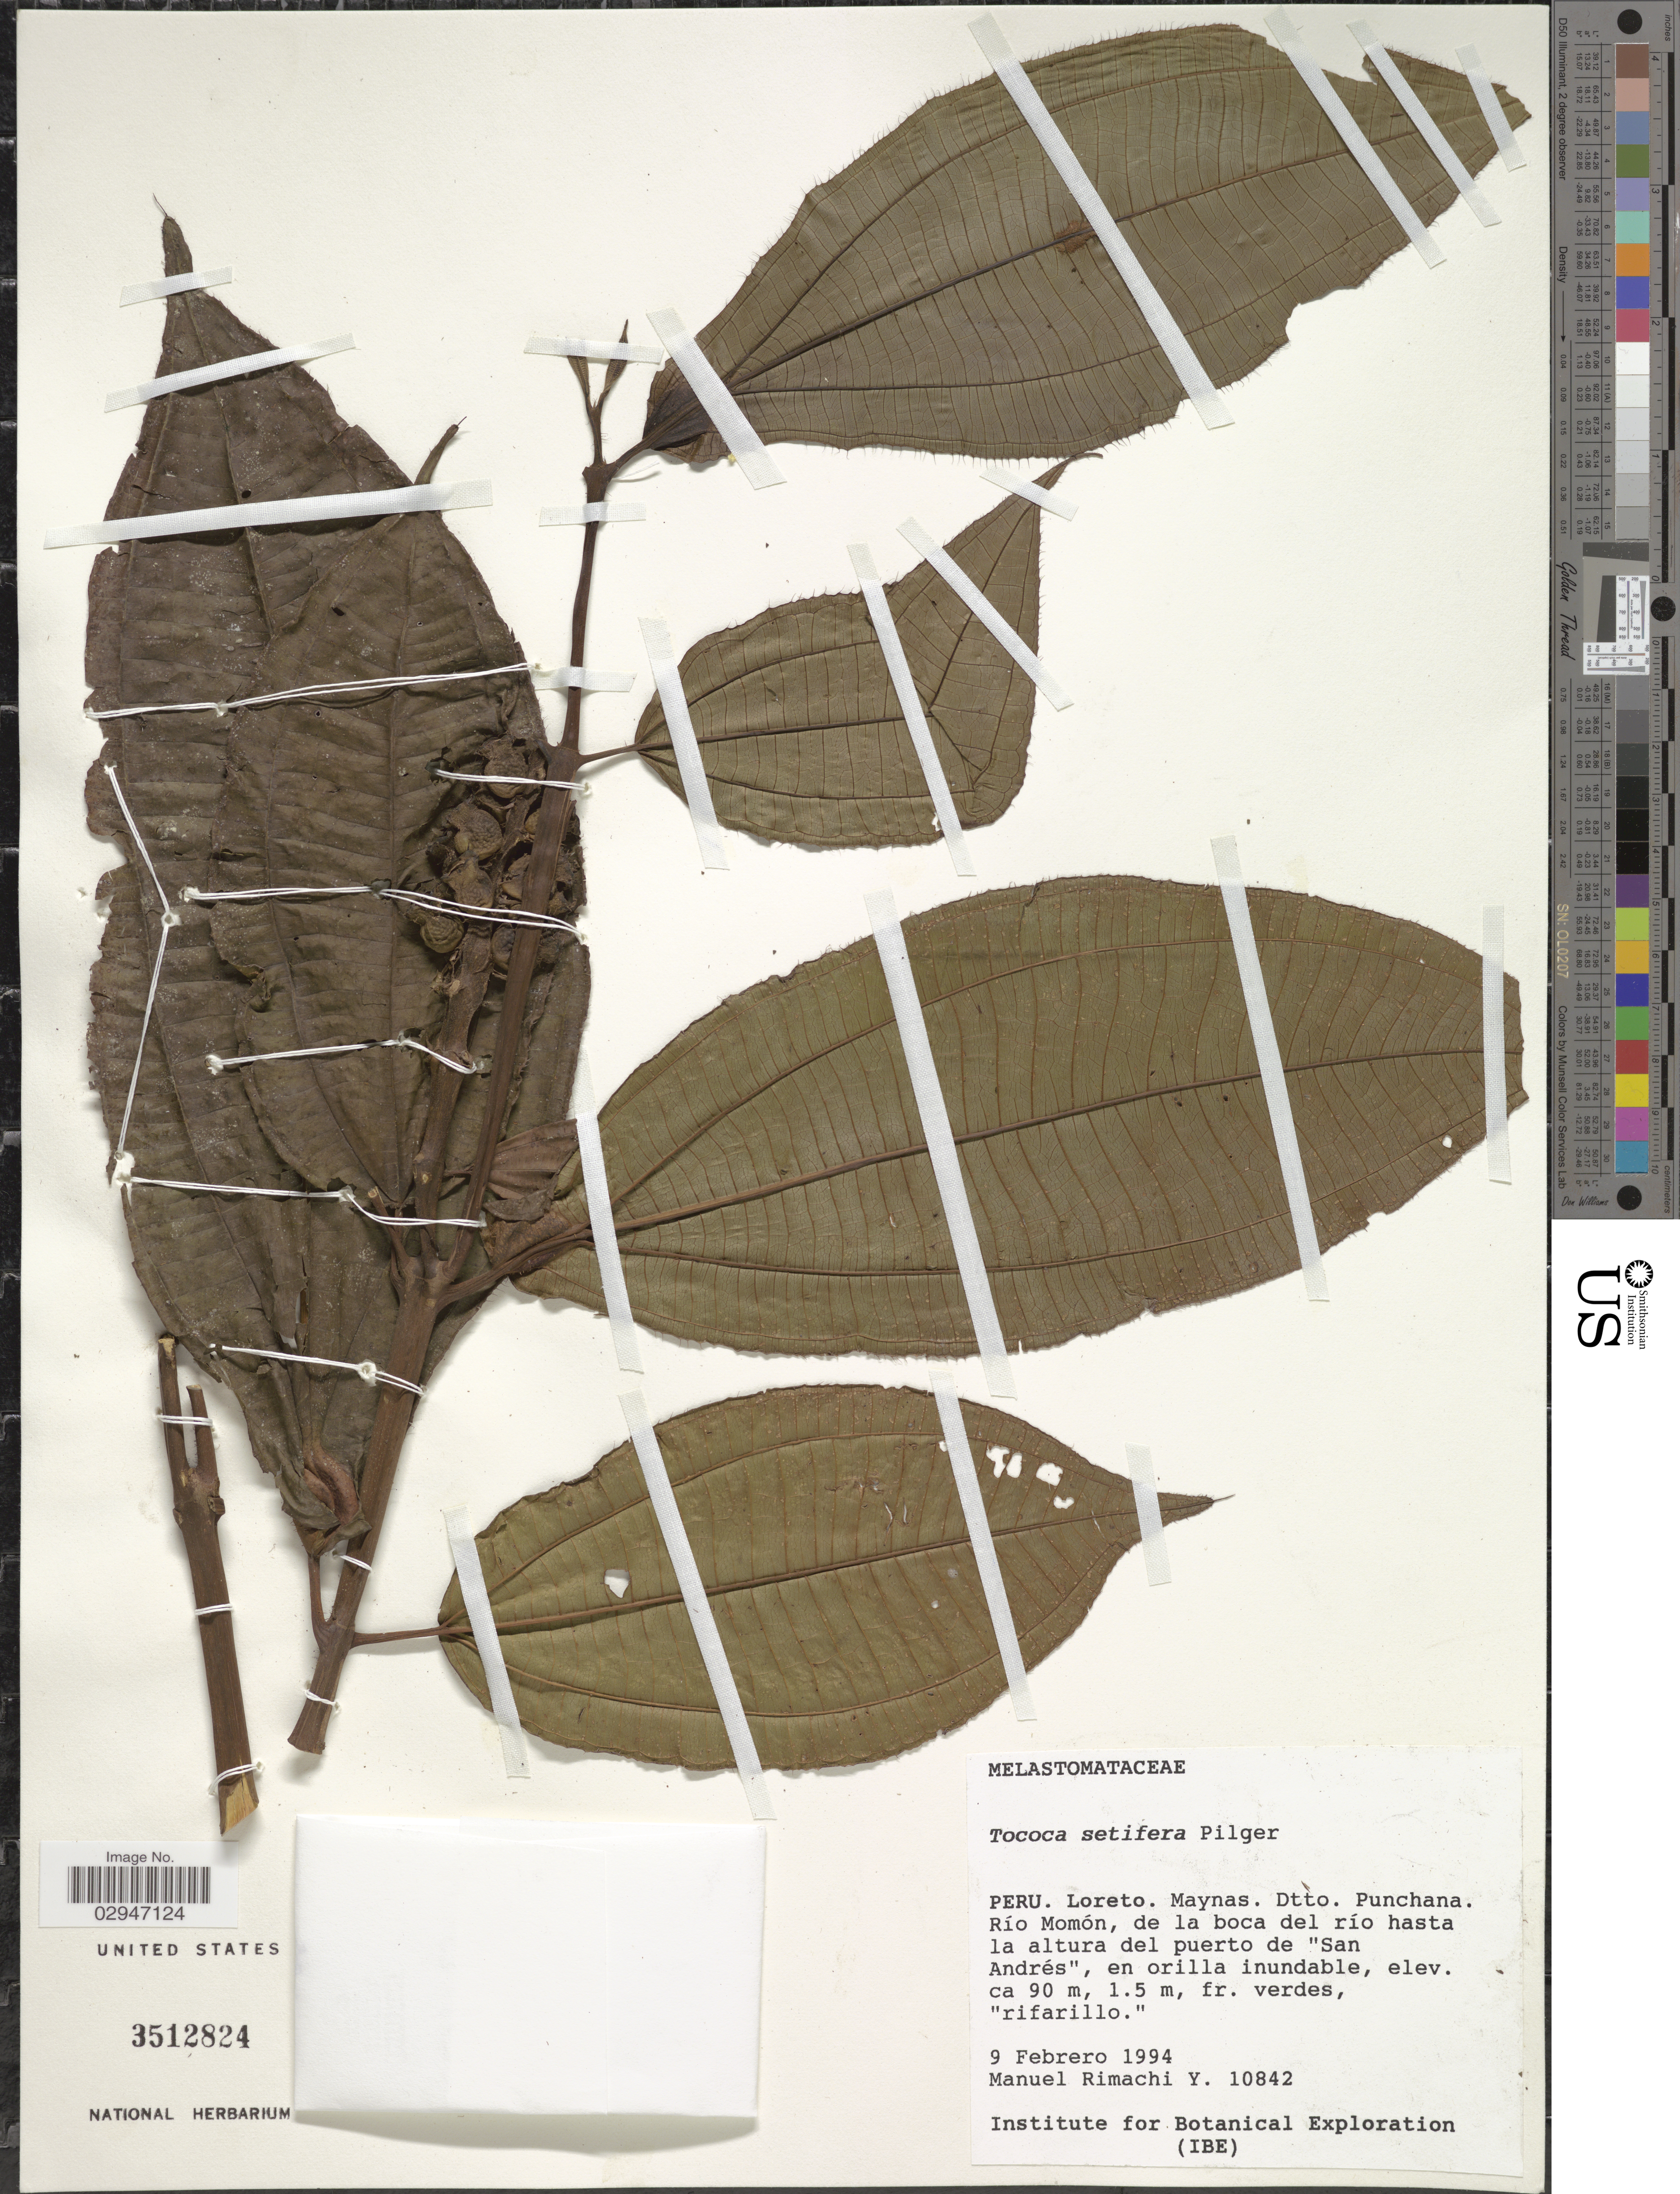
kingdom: Plantae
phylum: Tracheophyta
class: Magnoliopsida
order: Myrtales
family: Melastomataceae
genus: Tococa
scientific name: Tococa setifera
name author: Pilg.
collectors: M. Rimachi Y.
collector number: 10842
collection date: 1994-02-09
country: Peru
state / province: Loreto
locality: Maynas. Dtto. Punchana. Río Momón, de la boca del río hasta la altura del puerto de "San Andrés".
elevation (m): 90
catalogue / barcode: US 3512824